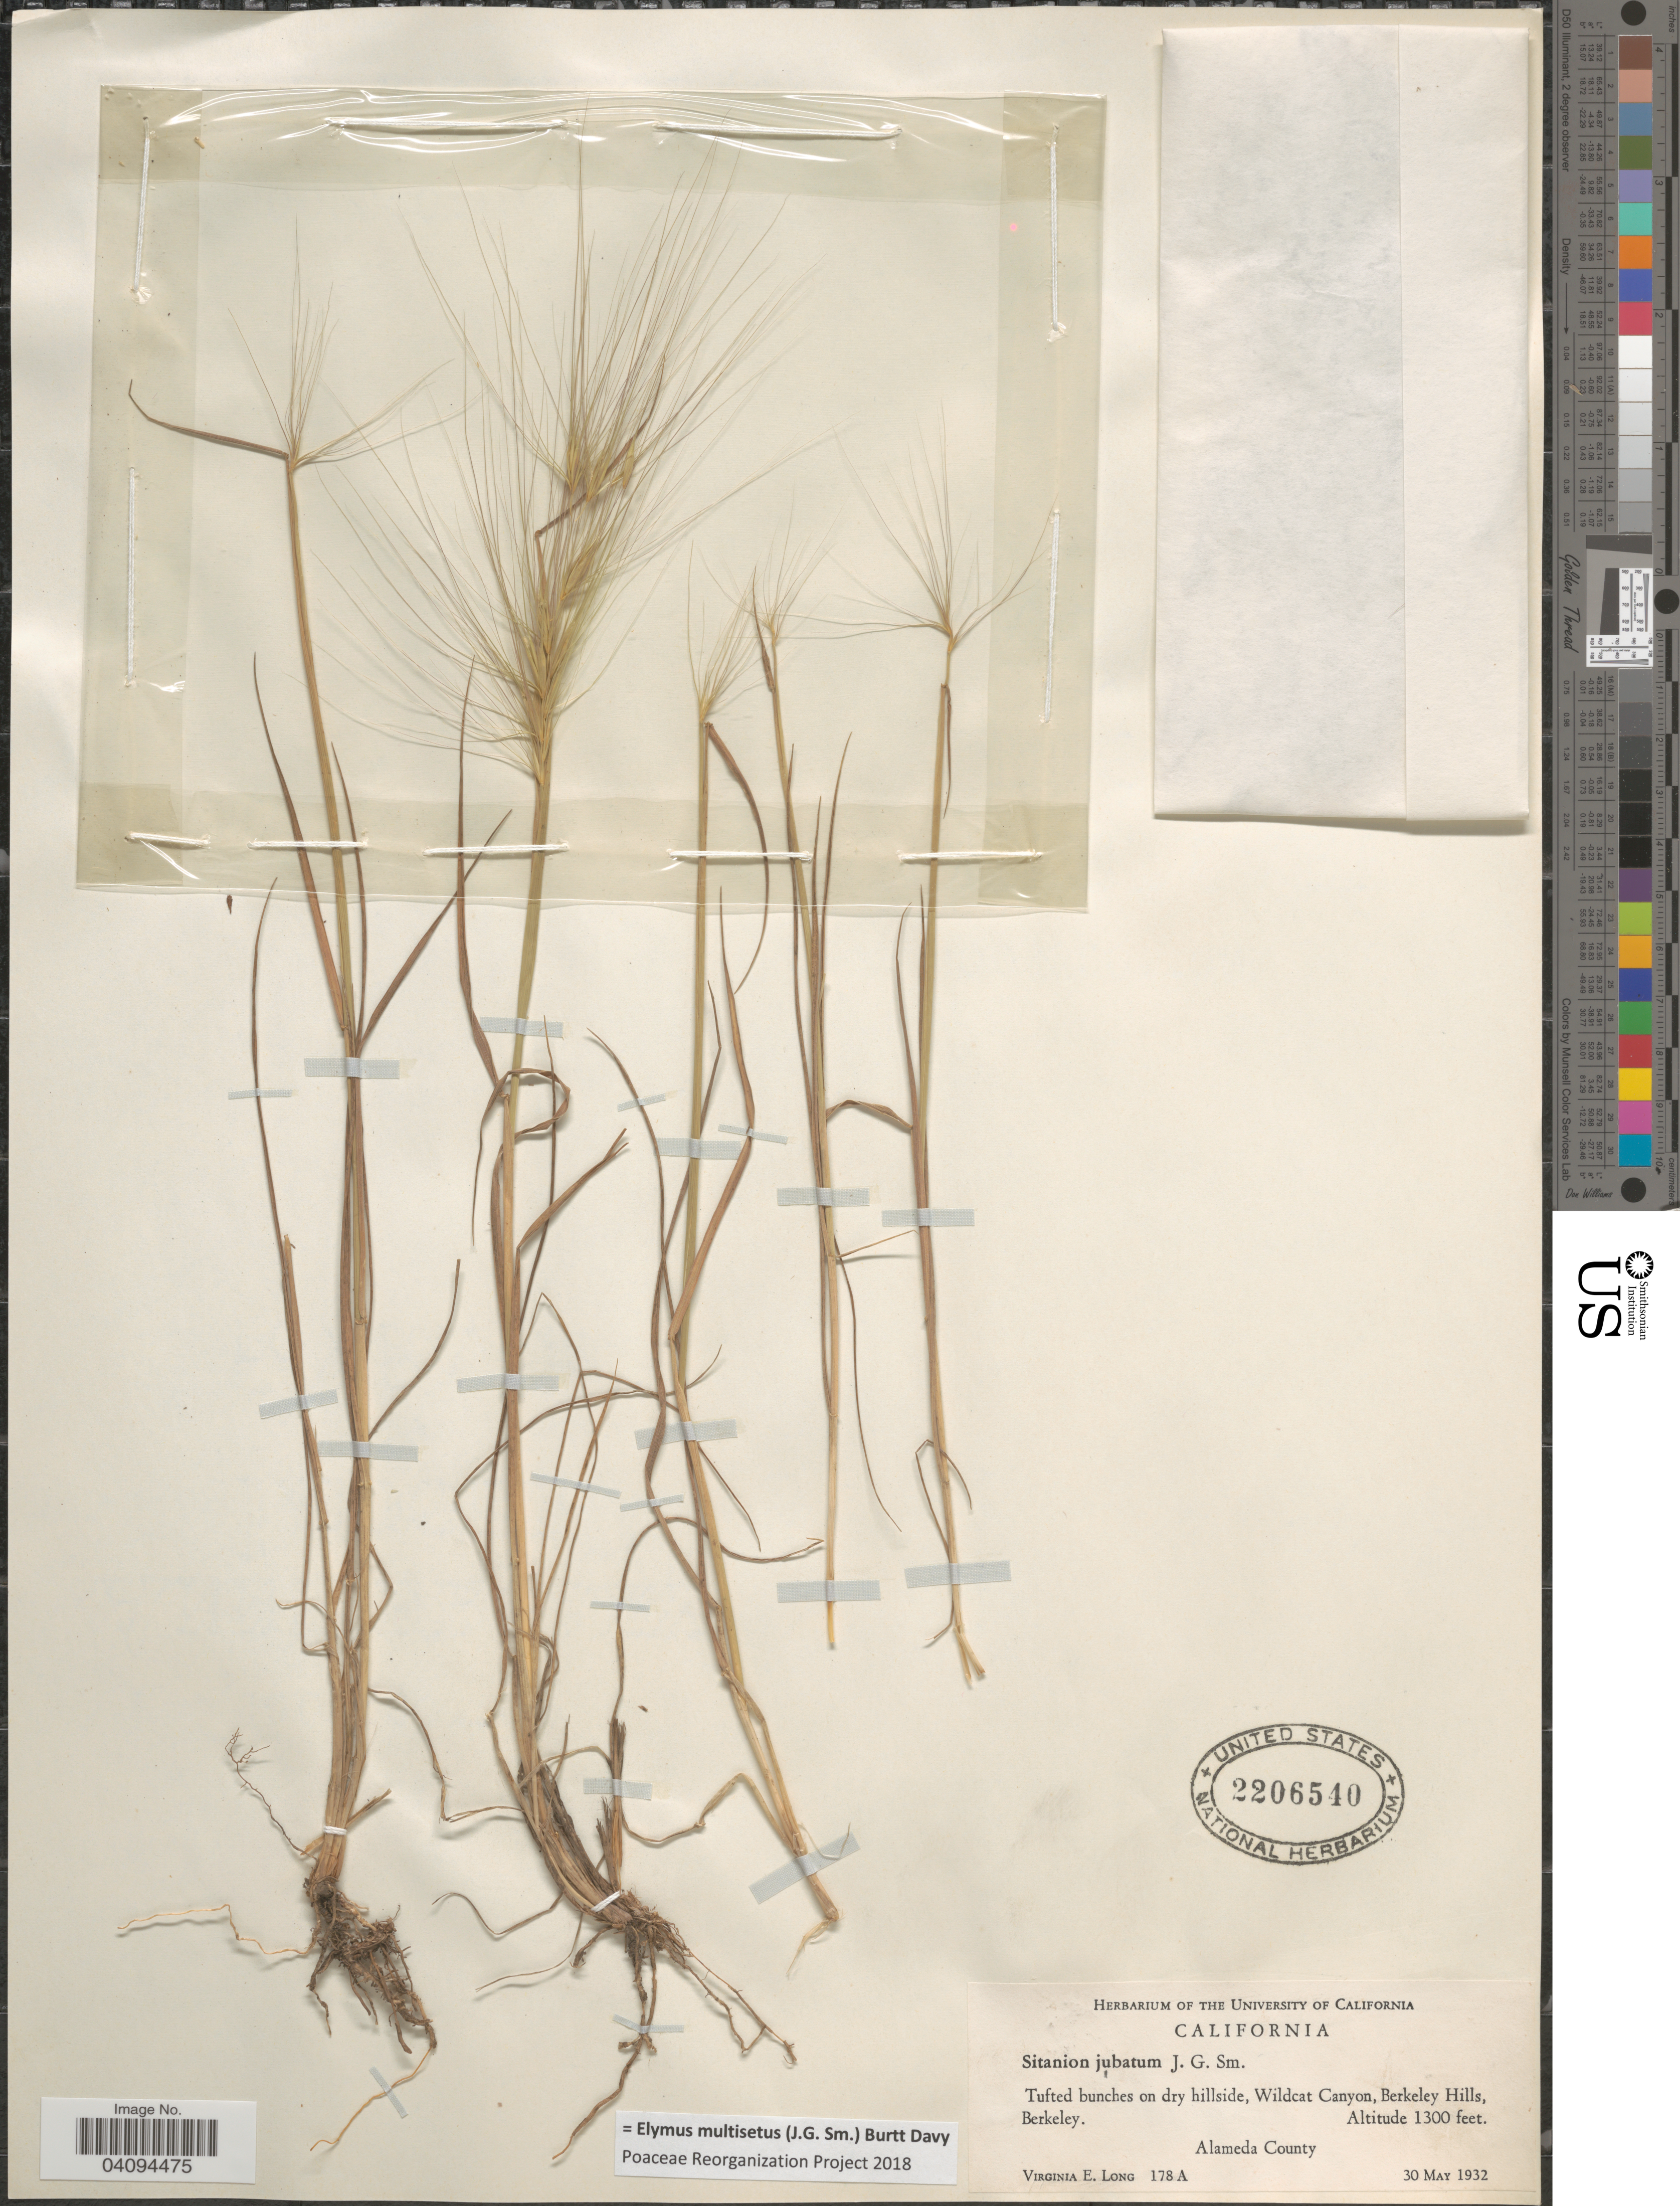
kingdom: Plantae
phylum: Tracheophyta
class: Liliopsida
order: Poales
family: Poaceae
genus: Elymus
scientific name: Elymus multisetus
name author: (J.G. Sm.) Burtt Davy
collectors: V. Long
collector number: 178A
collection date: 1932-05-30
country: United States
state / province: California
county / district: Alameda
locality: Tufted bunches on dry hillside, Wildcat Canyon, Berkeley Hills, Berkeley. Alameda County.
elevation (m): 396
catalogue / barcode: US 2206540